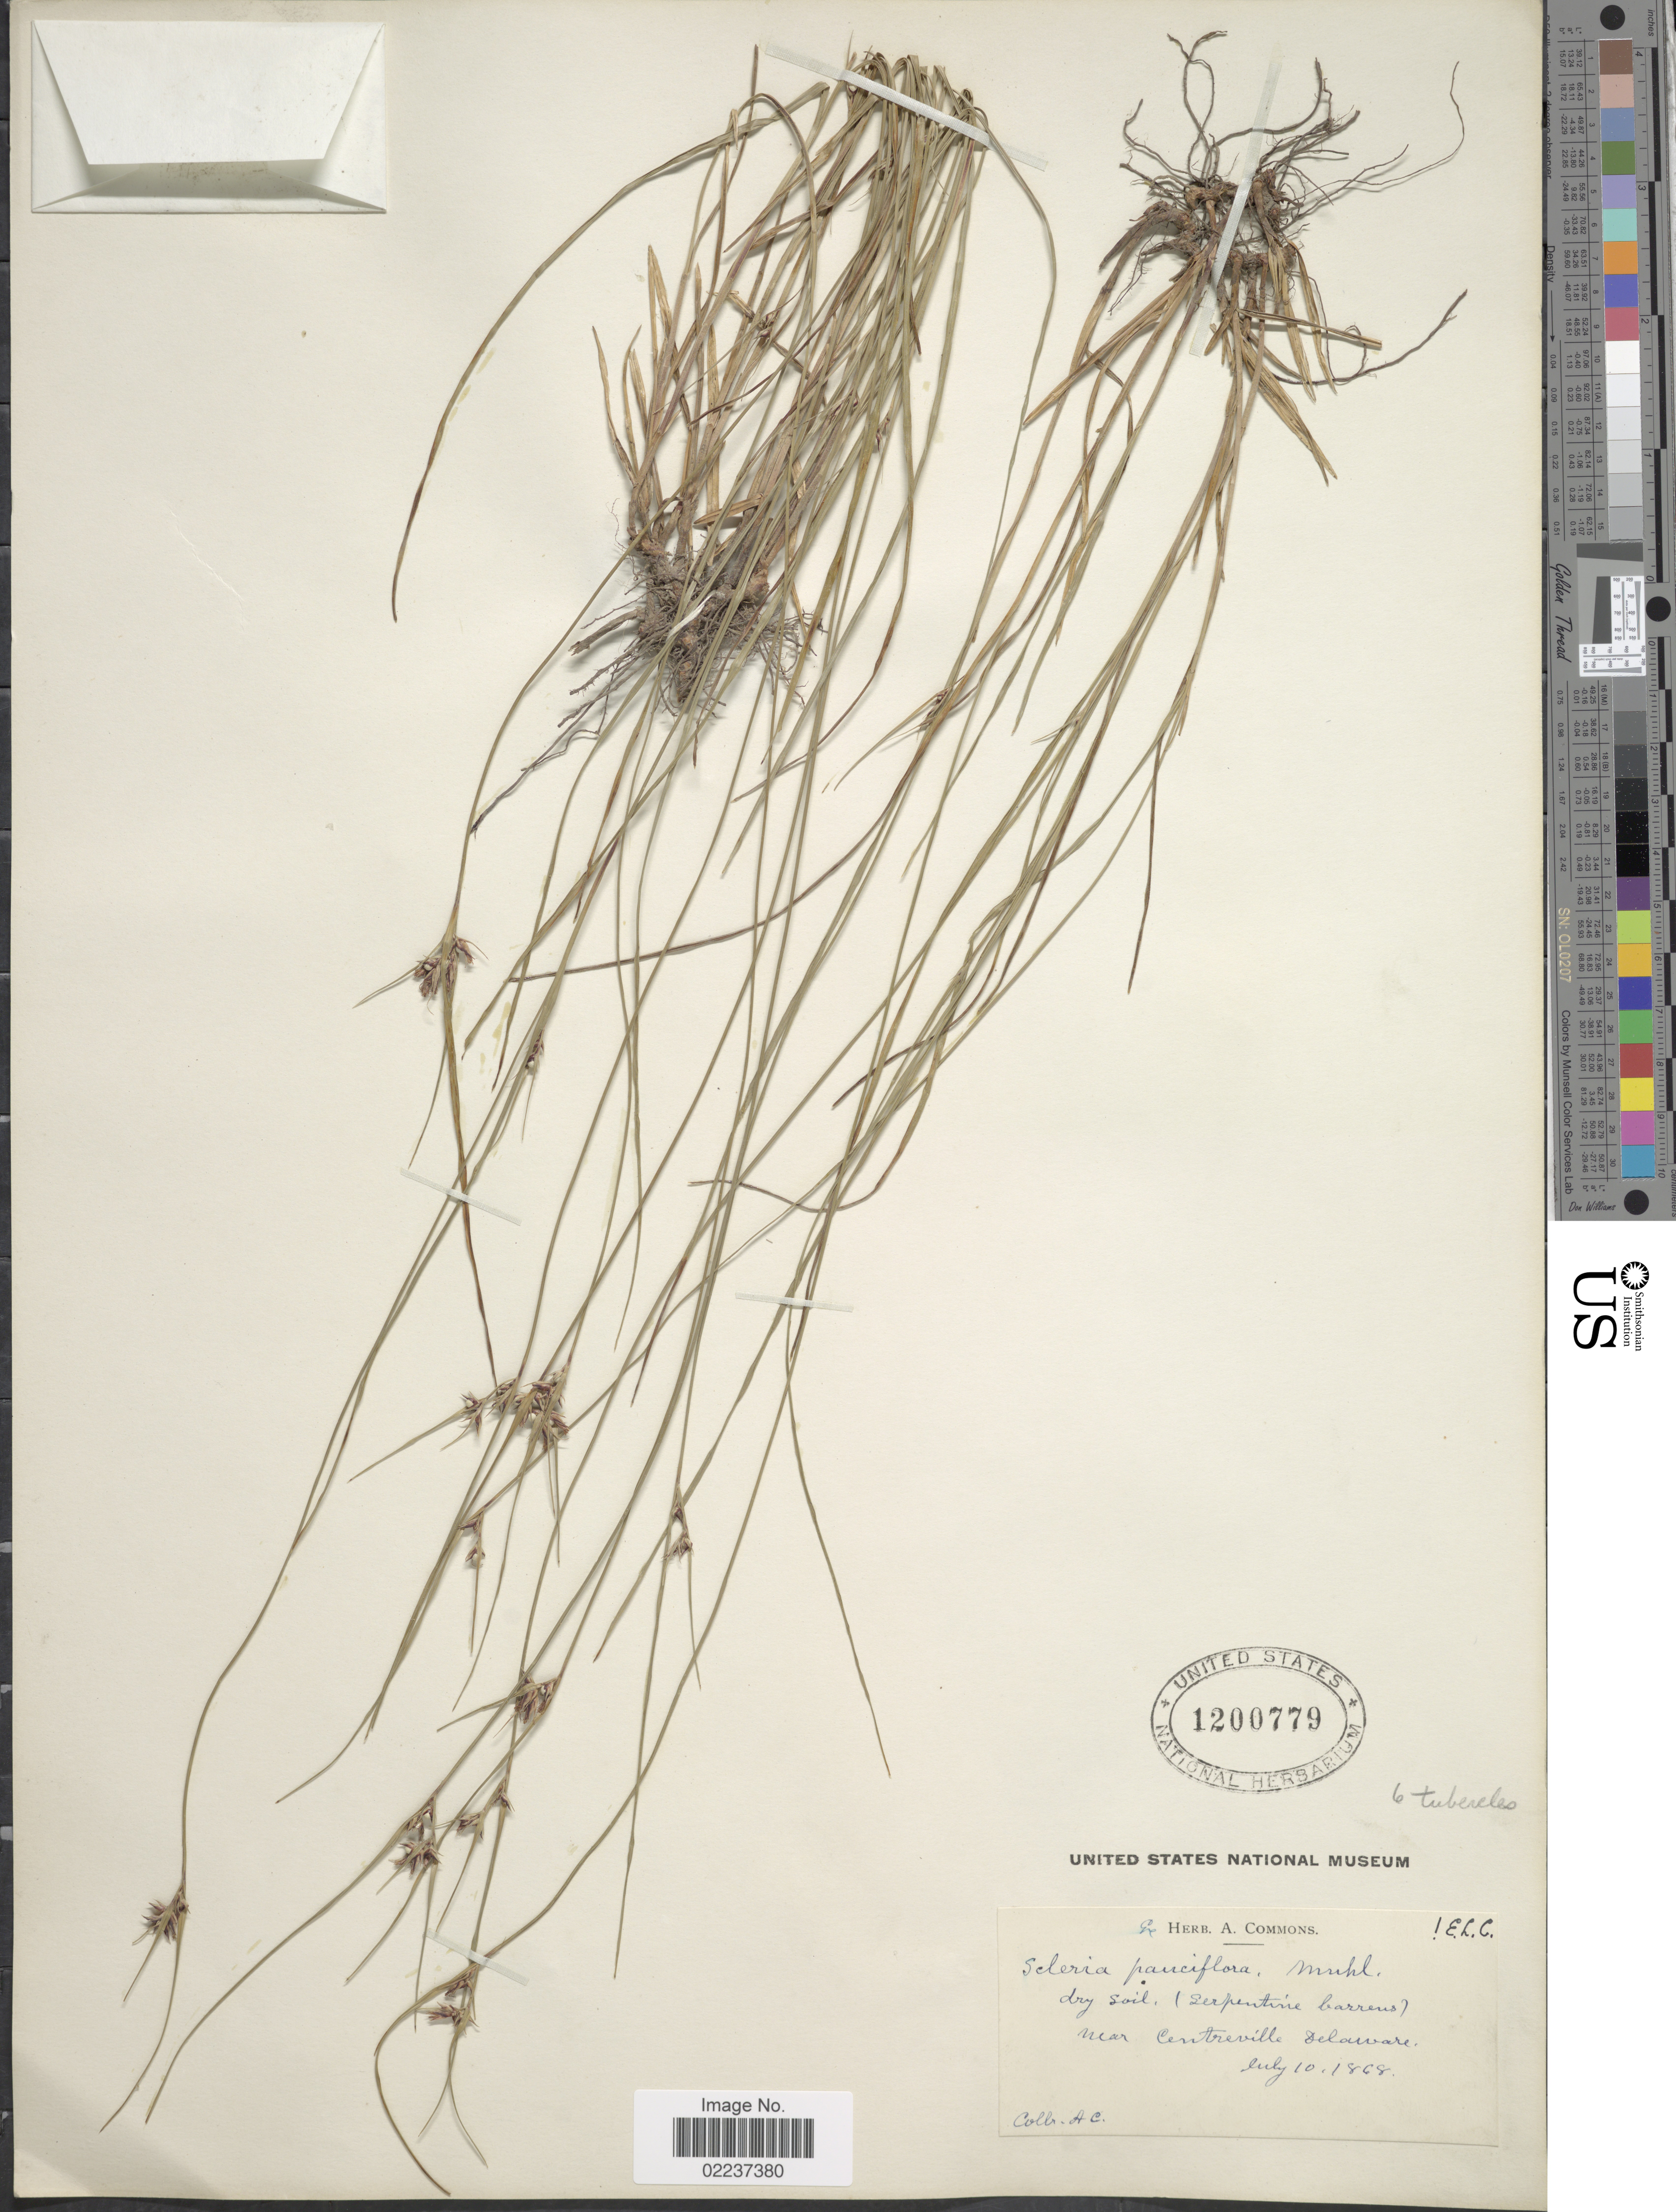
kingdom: Plantae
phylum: Tracheophyta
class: Liliopsida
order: Poales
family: Cyperaceae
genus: Scleria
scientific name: Scleria pauciflora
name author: Muhl. ex Willd.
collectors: A. Commons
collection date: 1868-07-10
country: United States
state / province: Delaware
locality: Near Centreville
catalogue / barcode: US 1200779